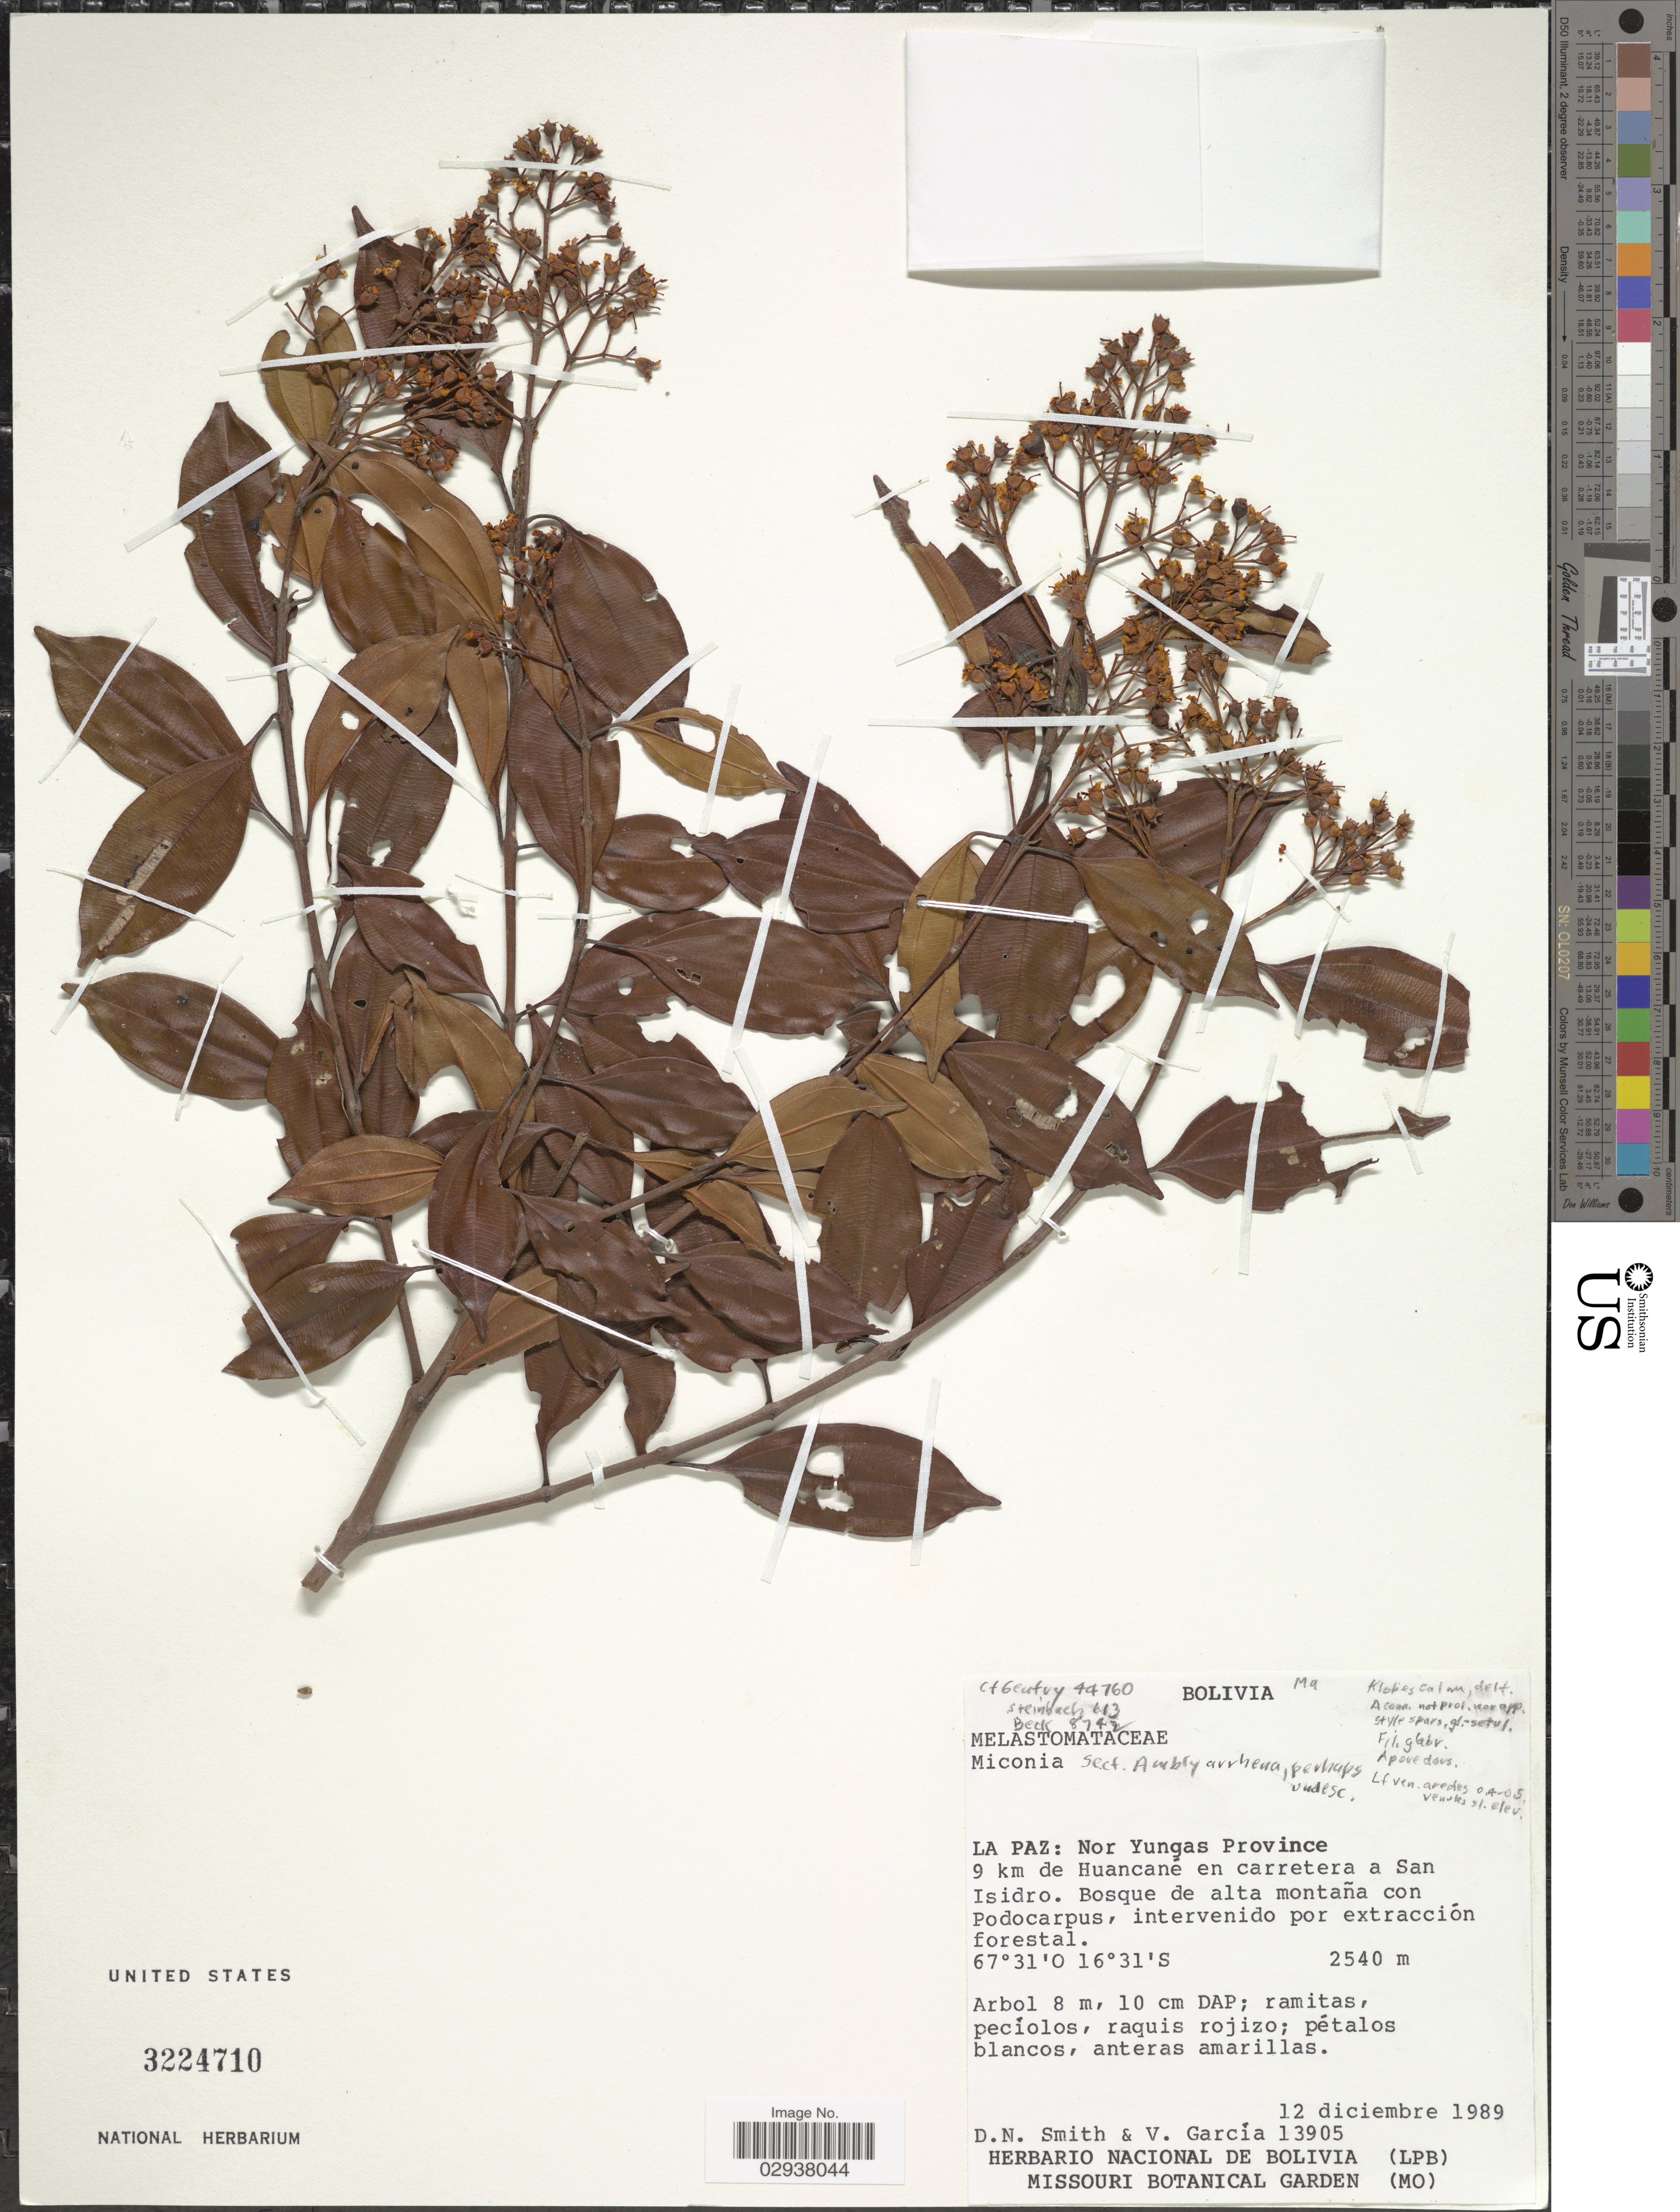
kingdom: Plantae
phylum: Tracheophyta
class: Magnoliopsida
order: Myrtales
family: Melastomataceae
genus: Miconia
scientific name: Miconia cinnabarina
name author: Jan.M. Burke & Michelang.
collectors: D. Smith & V. Garcia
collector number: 13905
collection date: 1989-12-12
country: Bolivia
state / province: La Paz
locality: La Paz: Nor Yungas Province. 9 km de Huancané en carretera a San Isidro.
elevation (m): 2540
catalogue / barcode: US 3224710